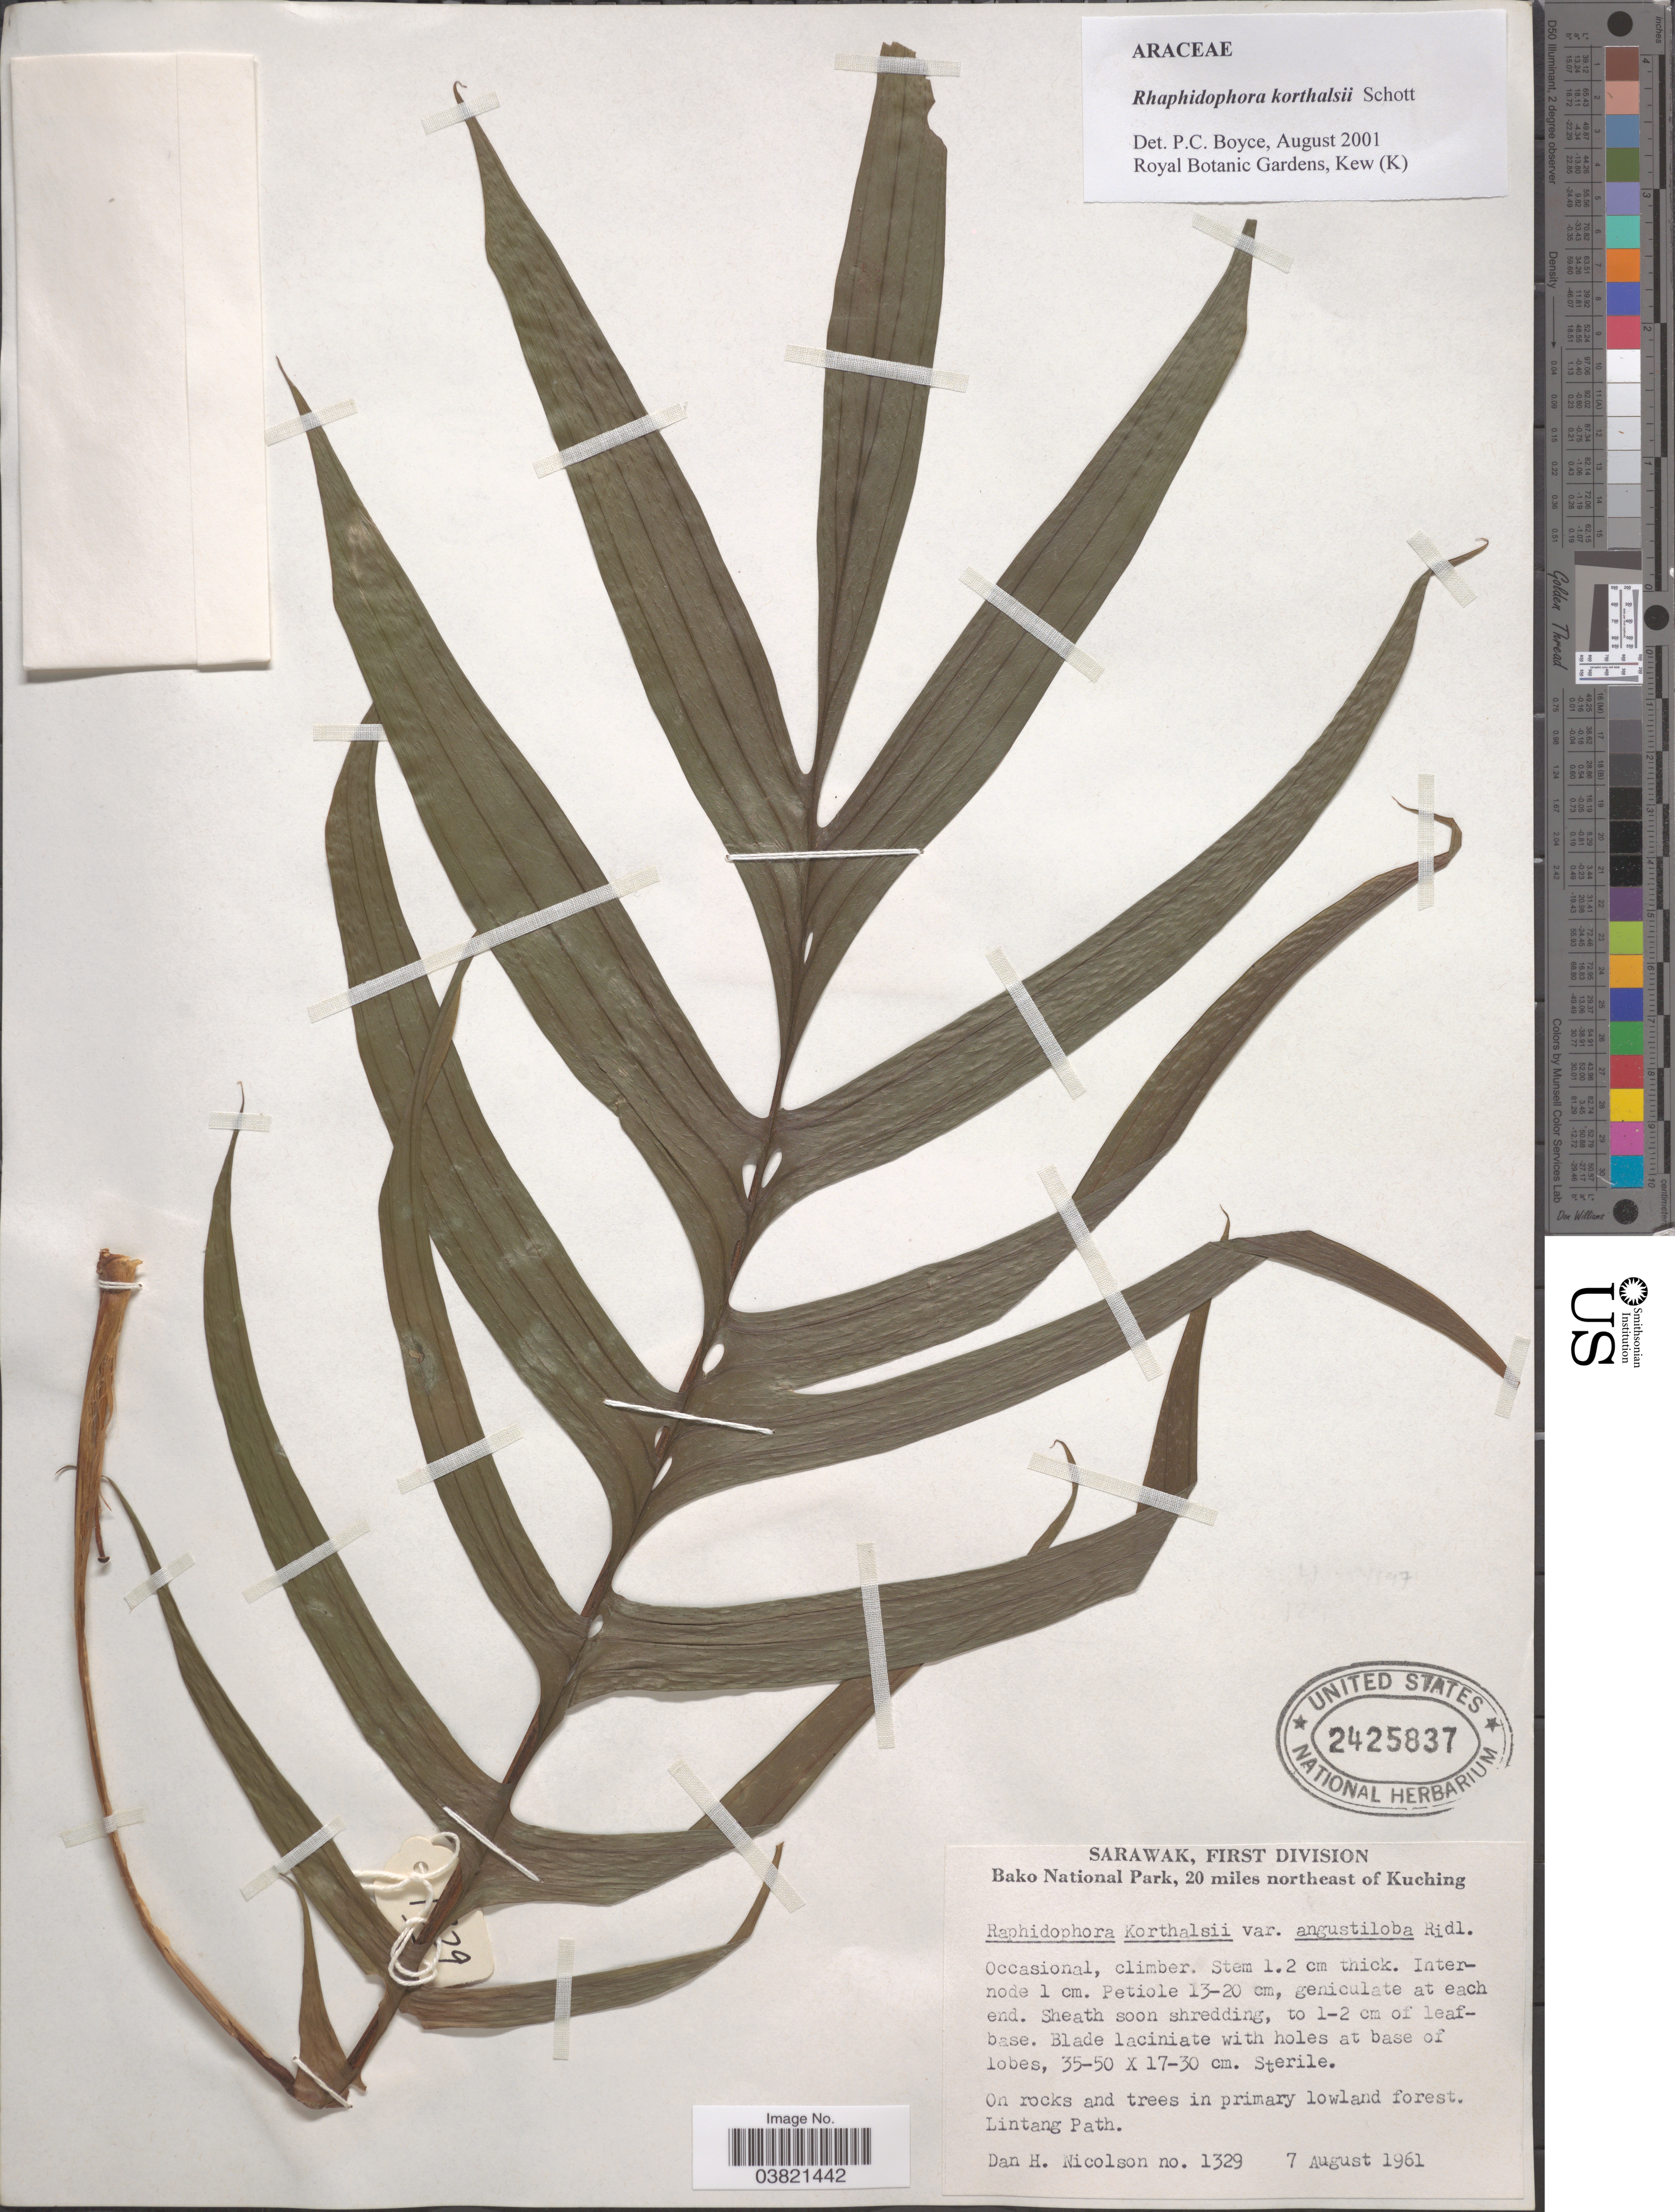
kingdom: Plantae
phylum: Tracheophyta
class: Liliopsida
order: Alismatales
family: Araceae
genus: Rhaphidophora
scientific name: Rhaphidophora korthalsii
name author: Schott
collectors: D. H. Nicolson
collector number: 1329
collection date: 1961-08-07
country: Malaysia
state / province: Sarawak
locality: First Division. Bako National Park, 20 miles northeast of Kuching. Lintang Path.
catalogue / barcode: US 2425837